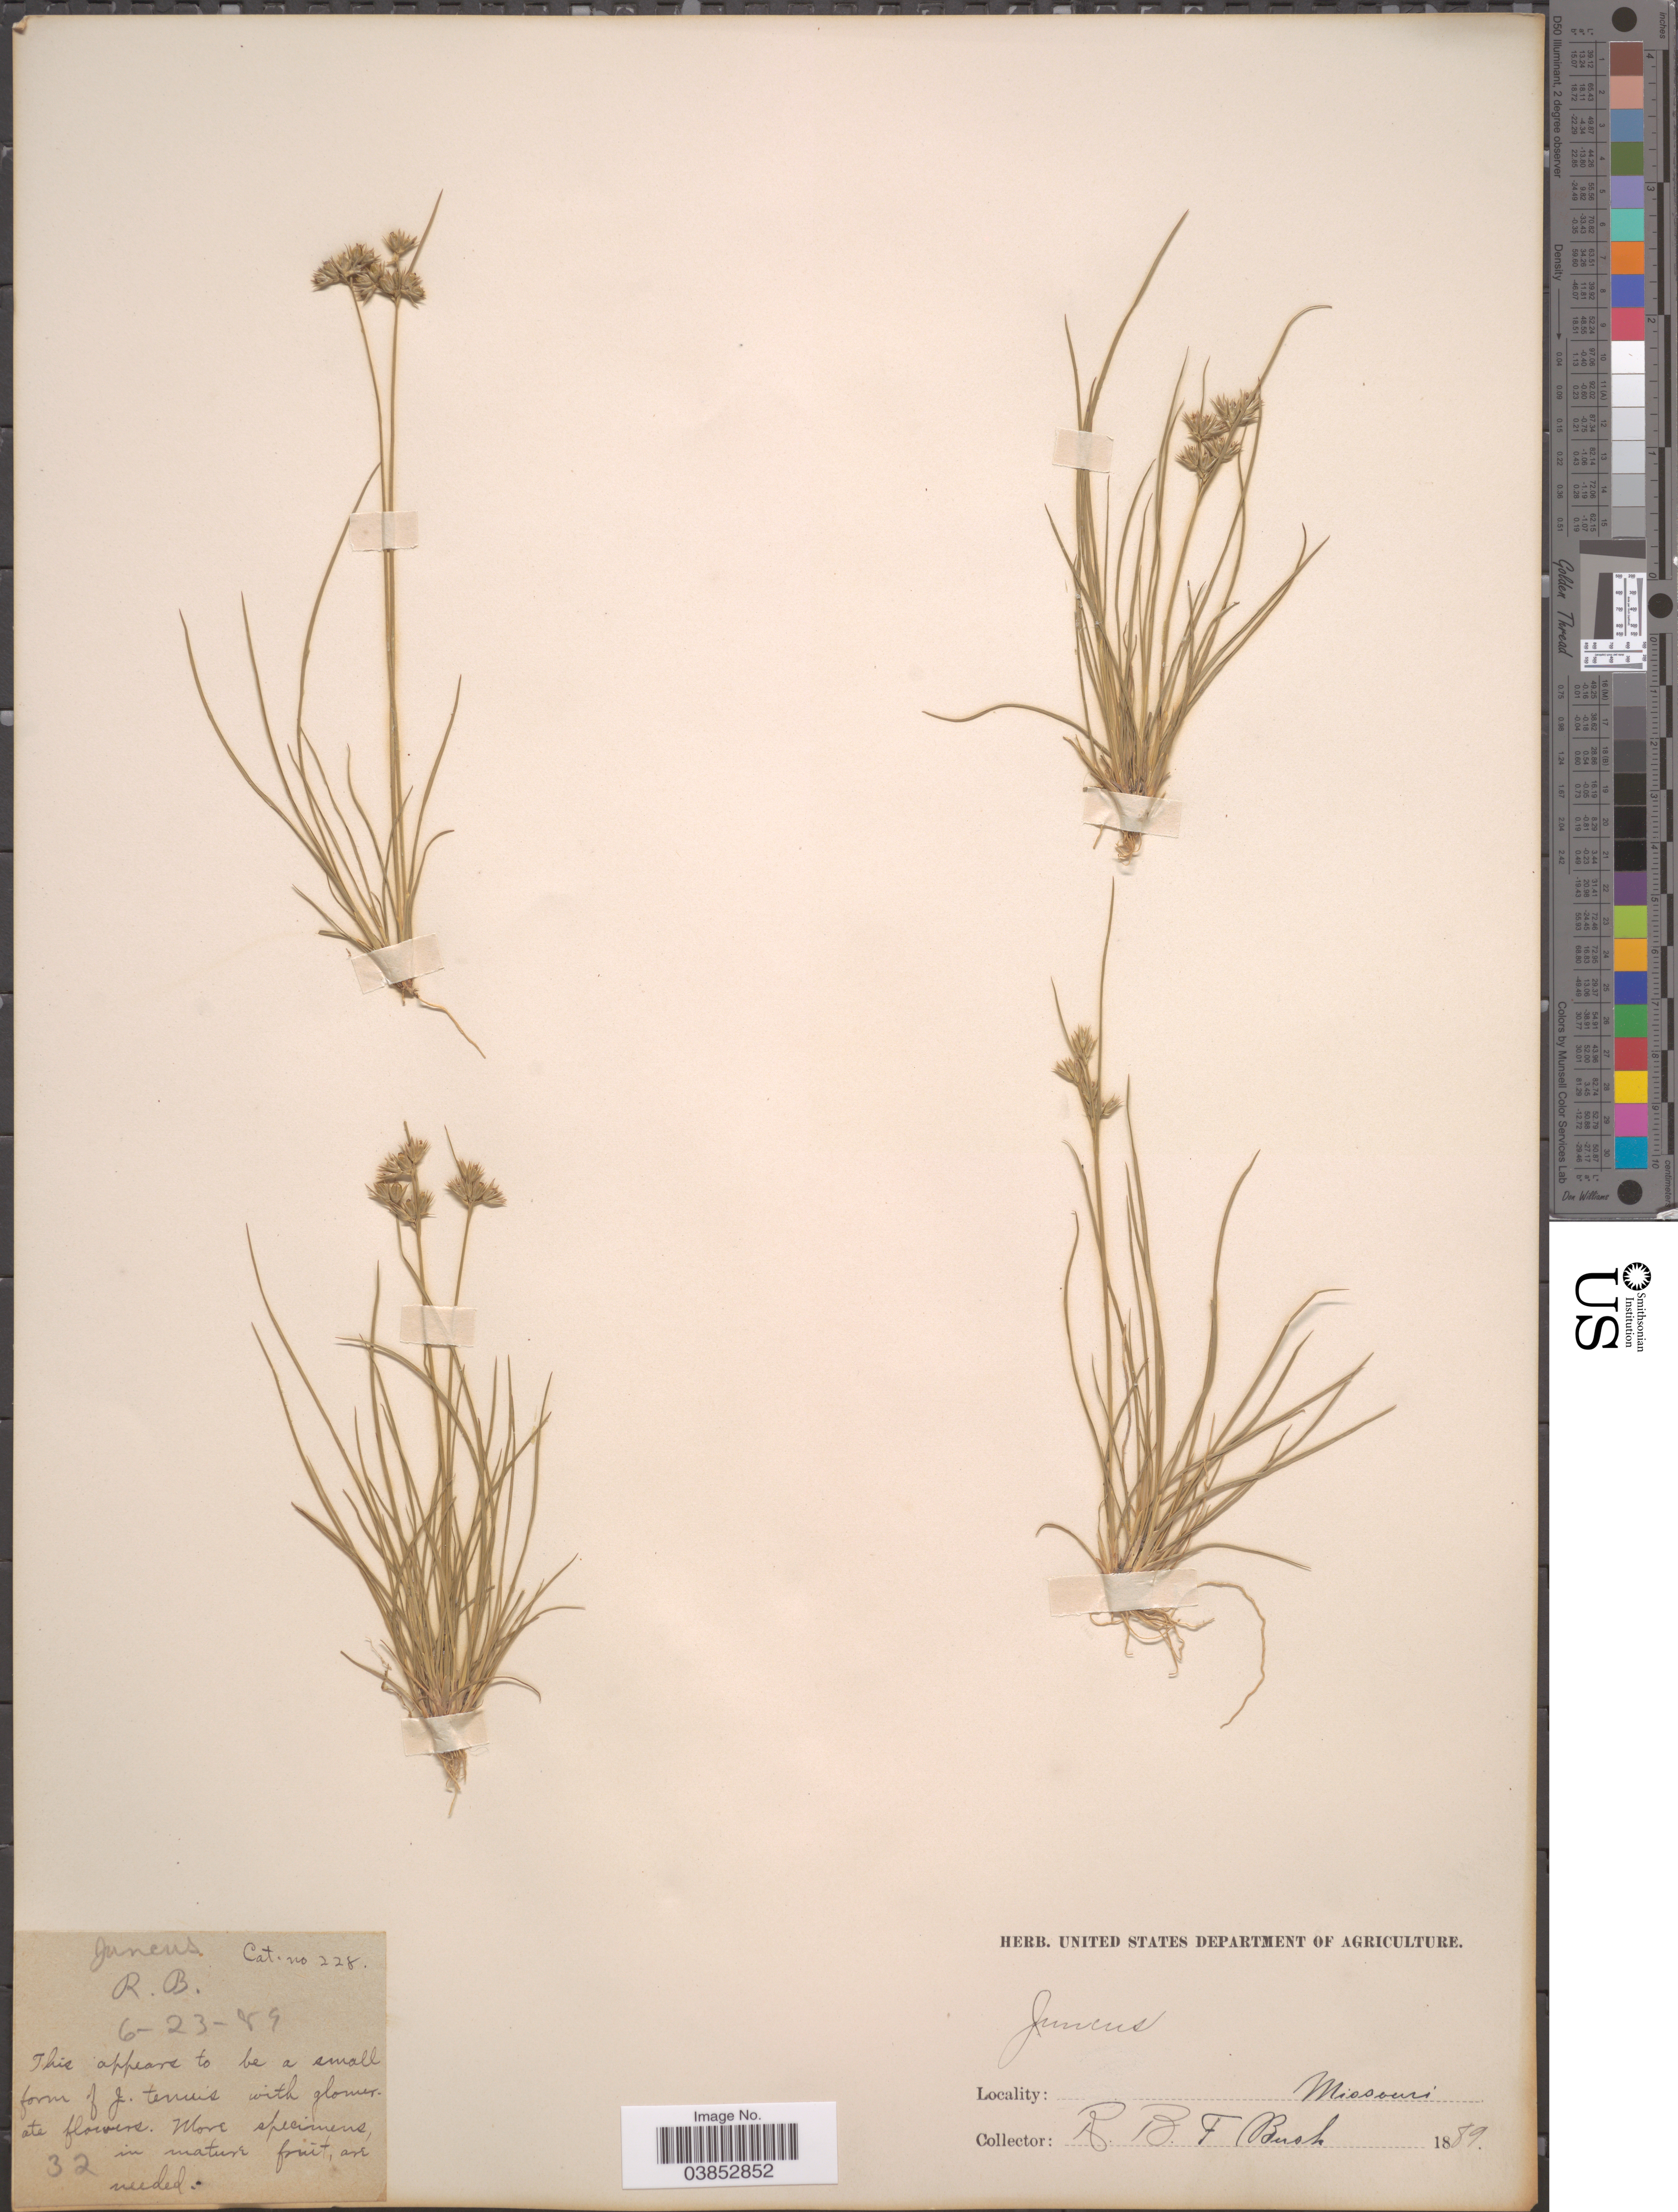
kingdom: Plantae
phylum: Tracheophyta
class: Liliopsida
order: Poales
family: Juncaceae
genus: Juncus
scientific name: Juncus dudleyi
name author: Wiegand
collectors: F. Bush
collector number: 228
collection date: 1889-06-23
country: United States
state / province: Missouri